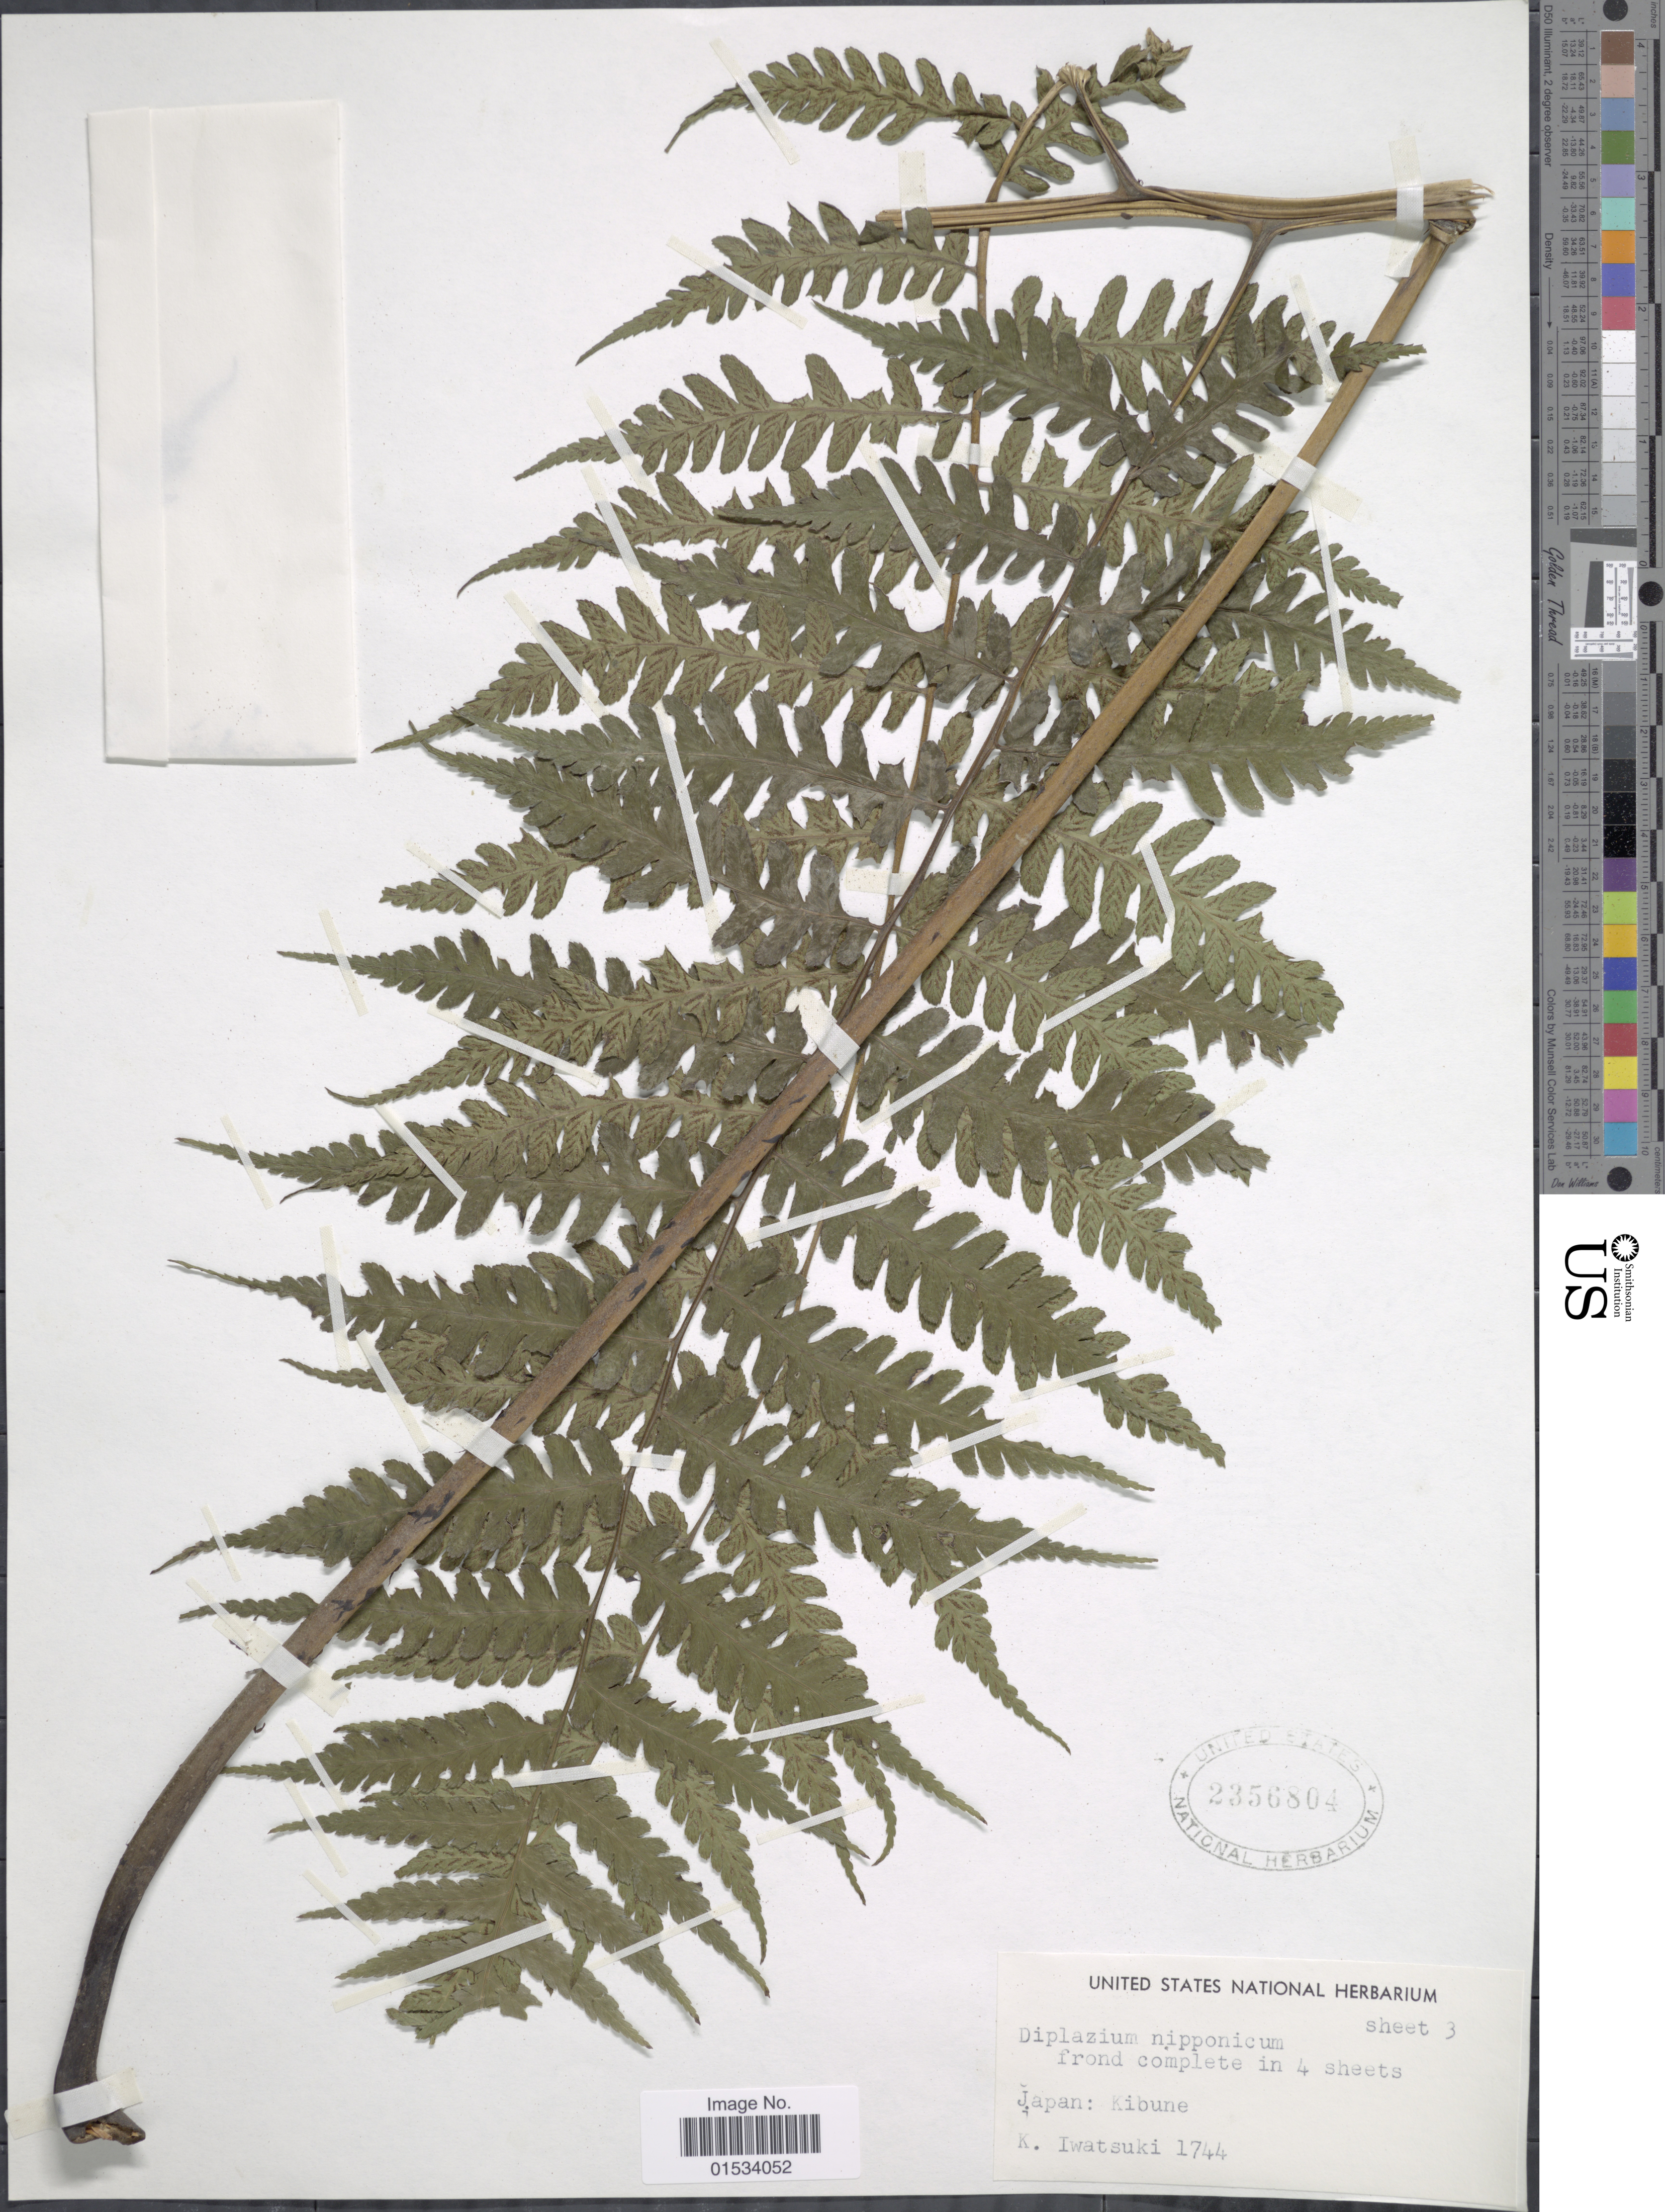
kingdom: Plantae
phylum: Tracheophyta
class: Polypodiopsida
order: Polypodiales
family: Athyriaceae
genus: Diplazium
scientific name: Diplazium nipponicolum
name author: (Ohwi)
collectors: K. Iwatsuki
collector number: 1744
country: Japan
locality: Kibune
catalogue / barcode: US 2356804